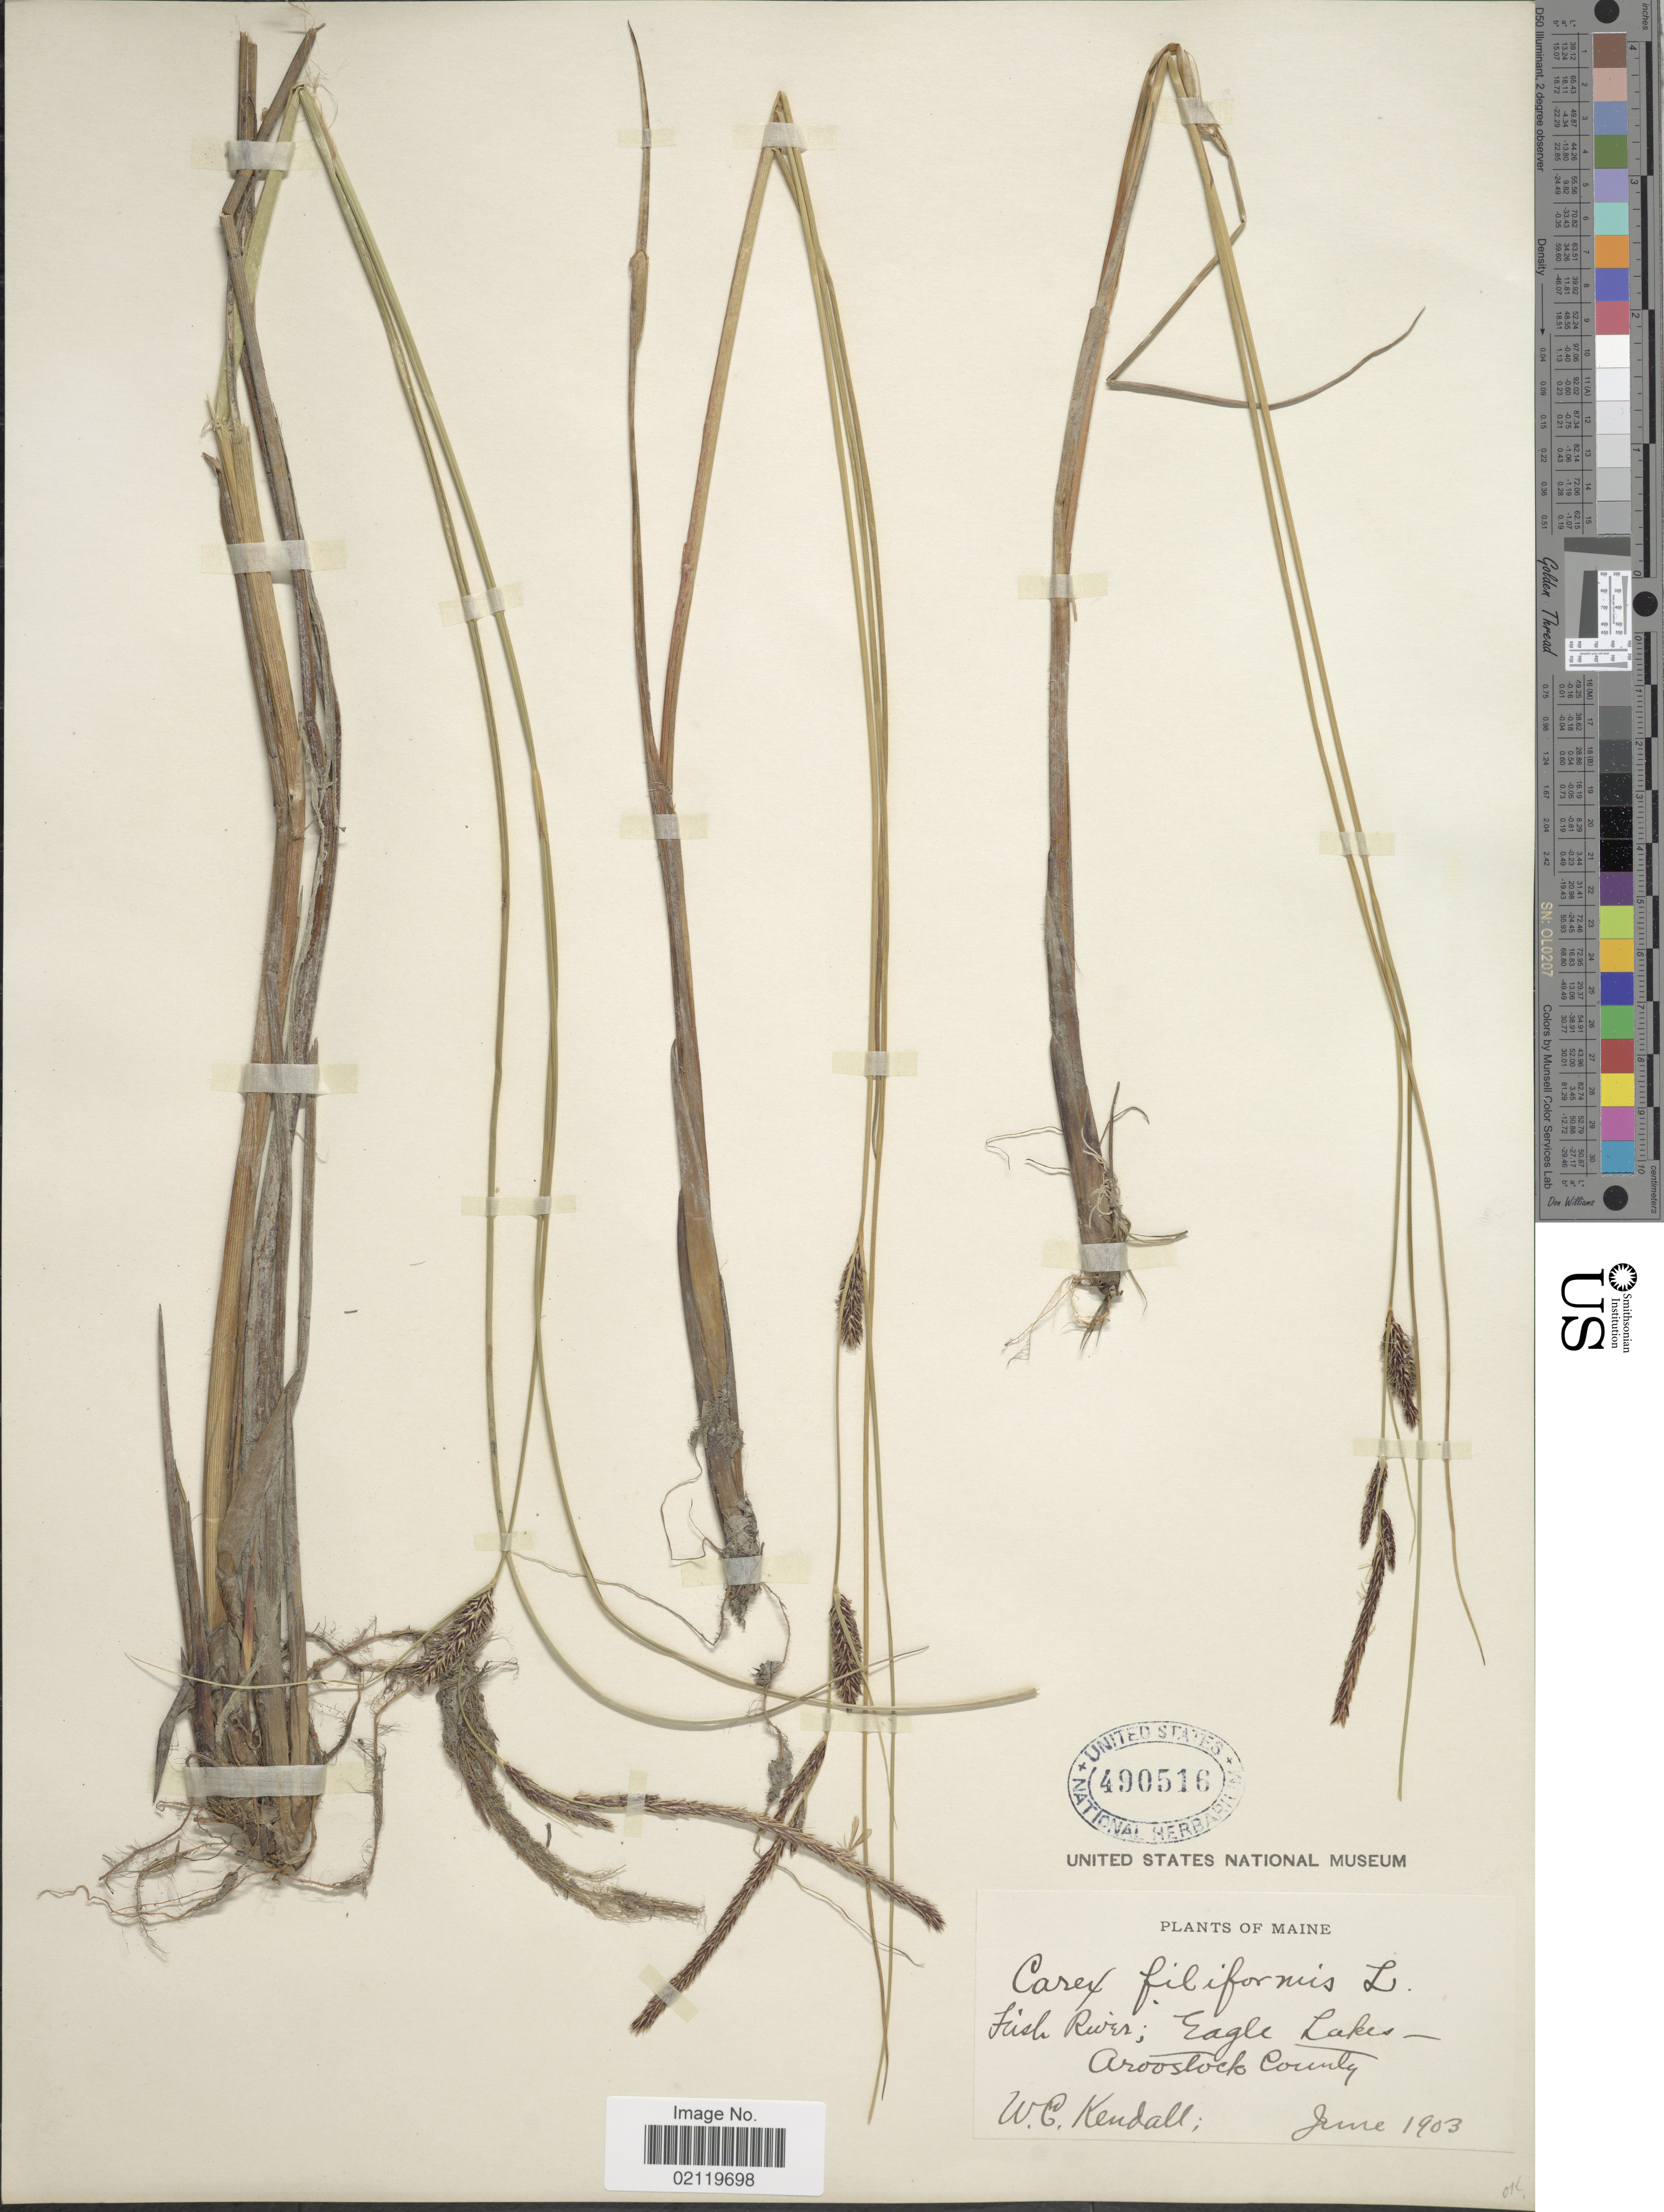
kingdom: Plantae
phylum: Tracheophyta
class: Liliopsida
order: Poales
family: Cyperaceae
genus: Carex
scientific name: Carex lasiocarpa var. americana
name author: Fernald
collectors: W. Kendall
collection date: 1903-06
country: United States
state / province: Maine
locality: Fish River; Eagle Lakes. Aroostook County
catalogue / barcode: US 490516